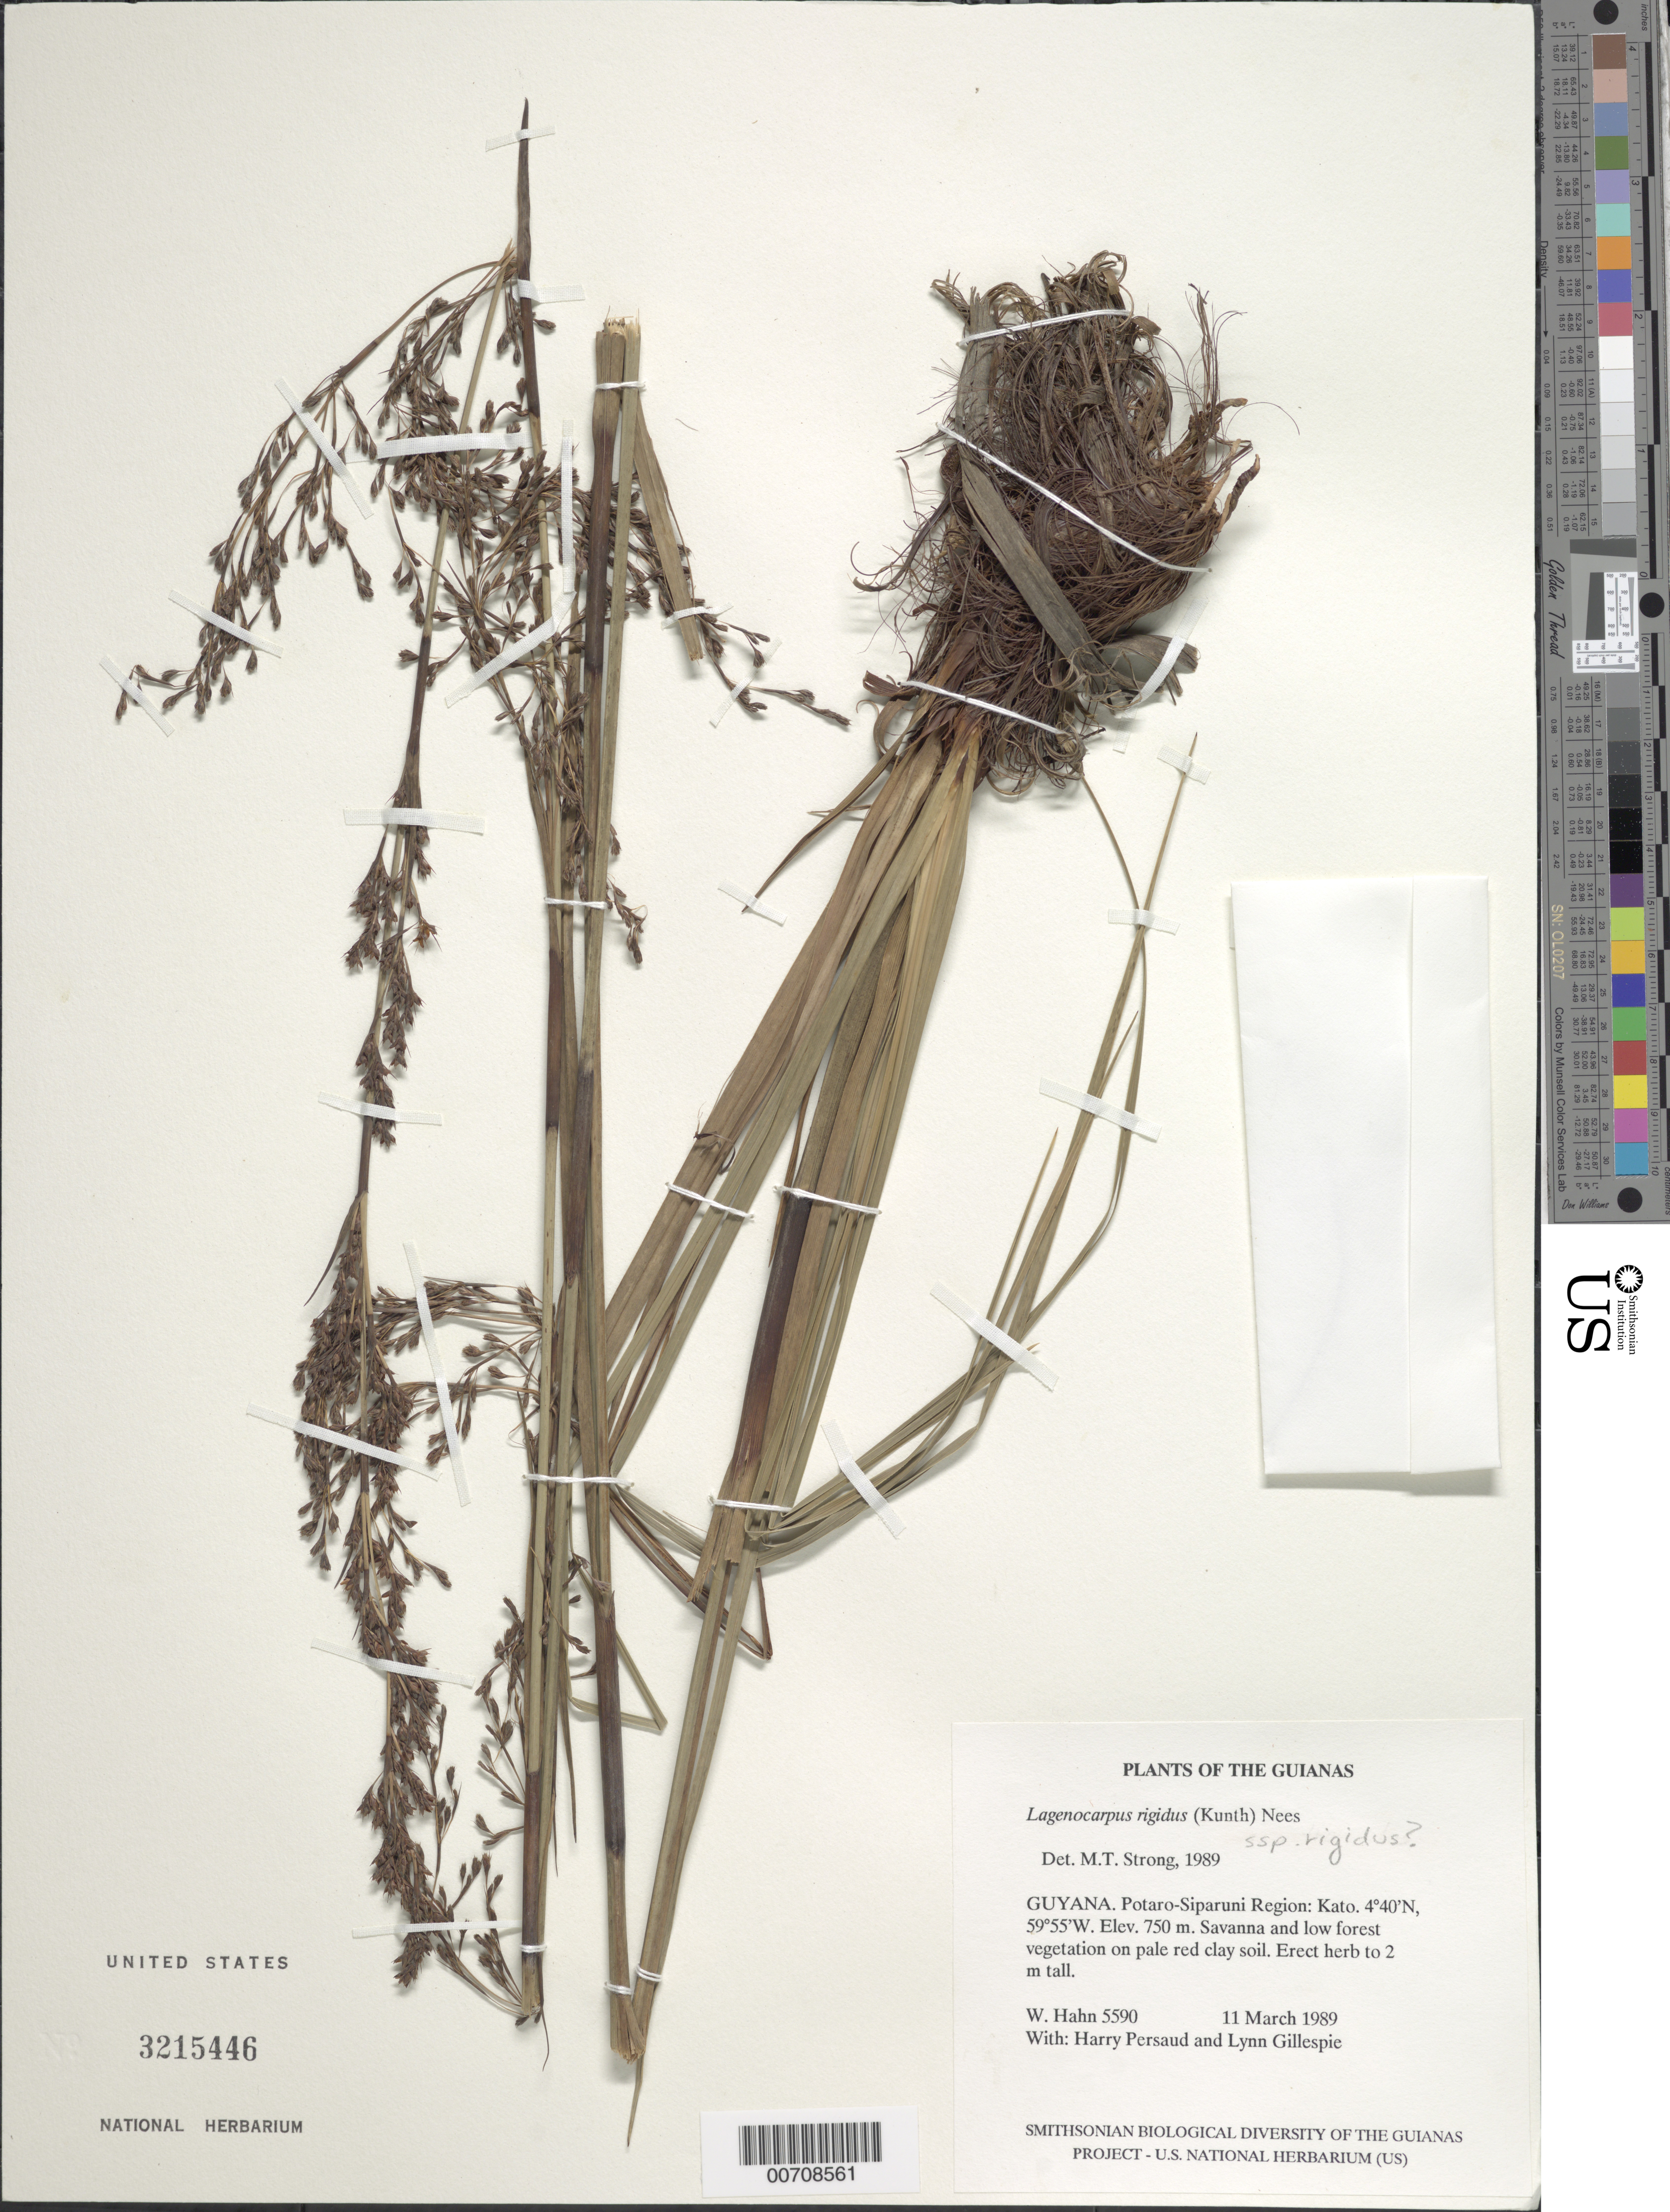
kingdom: Plantae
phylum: Tracheophyta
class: Liliopsida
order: Poales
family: Cyperaceae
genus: Lagenocarpus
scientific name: Lagenocarpus rigidus subsp. rigidus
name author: (Kunth) Nees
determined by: Strong, M. T., (US), Smithsonian Institution - National Museum of Natural History (UNITED STATES)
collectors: W. Hahn, H. Persaud & L. J. Gillespie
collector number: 5590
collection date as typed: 11 March 1989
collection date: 1989-03-11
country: Guyana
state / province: Potaro-Siparuni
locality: Kato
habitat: Savanna and low forest vegetation on pale red clay soil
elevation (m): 750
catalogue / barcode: US 3215446